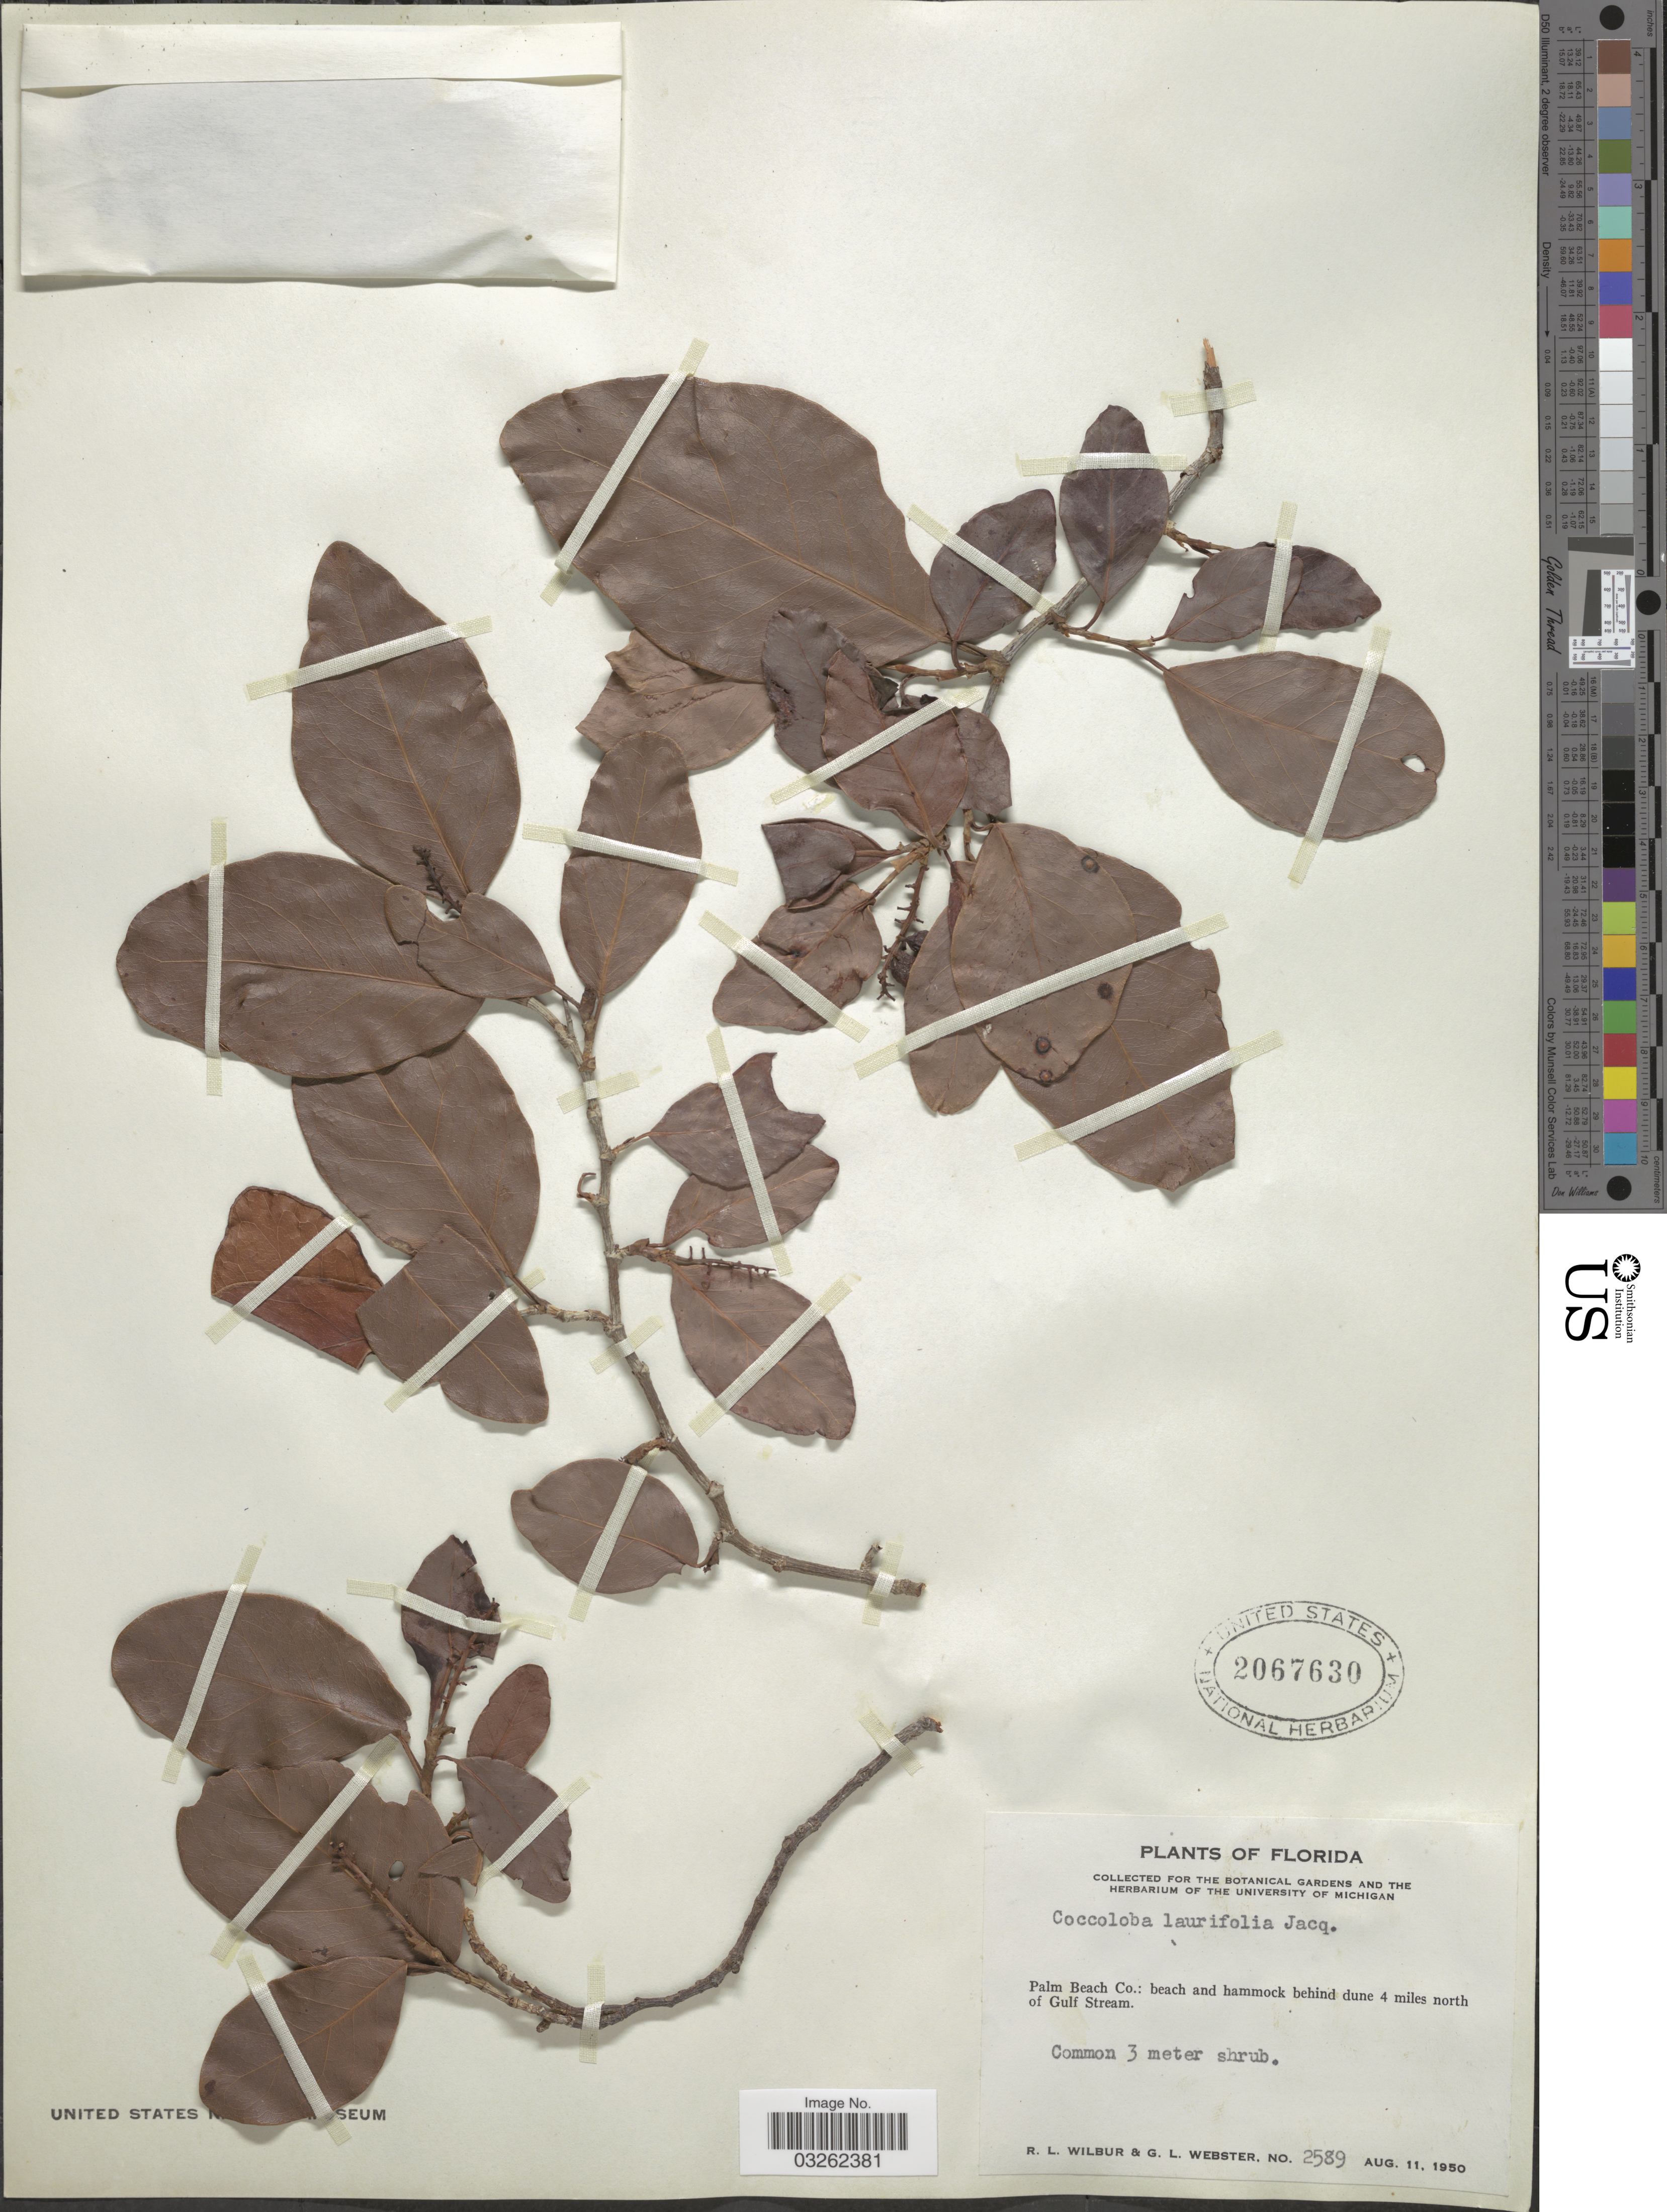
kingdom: Plantae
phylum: Tracheophyta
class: Magnoliopsida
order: Caryophyllales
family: Polygonaceae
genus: Coccoloba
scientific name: Coccoloba floridana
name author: Meisn. in DC.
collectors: R. L. Wilbur & G. L. Webster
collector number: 2589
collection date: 1950-08-11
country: United States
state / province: Florida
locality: Palm Beach Co.: beach and hammock behind dune 4 miles north of Gulf Stream.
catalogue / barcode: US 2067630